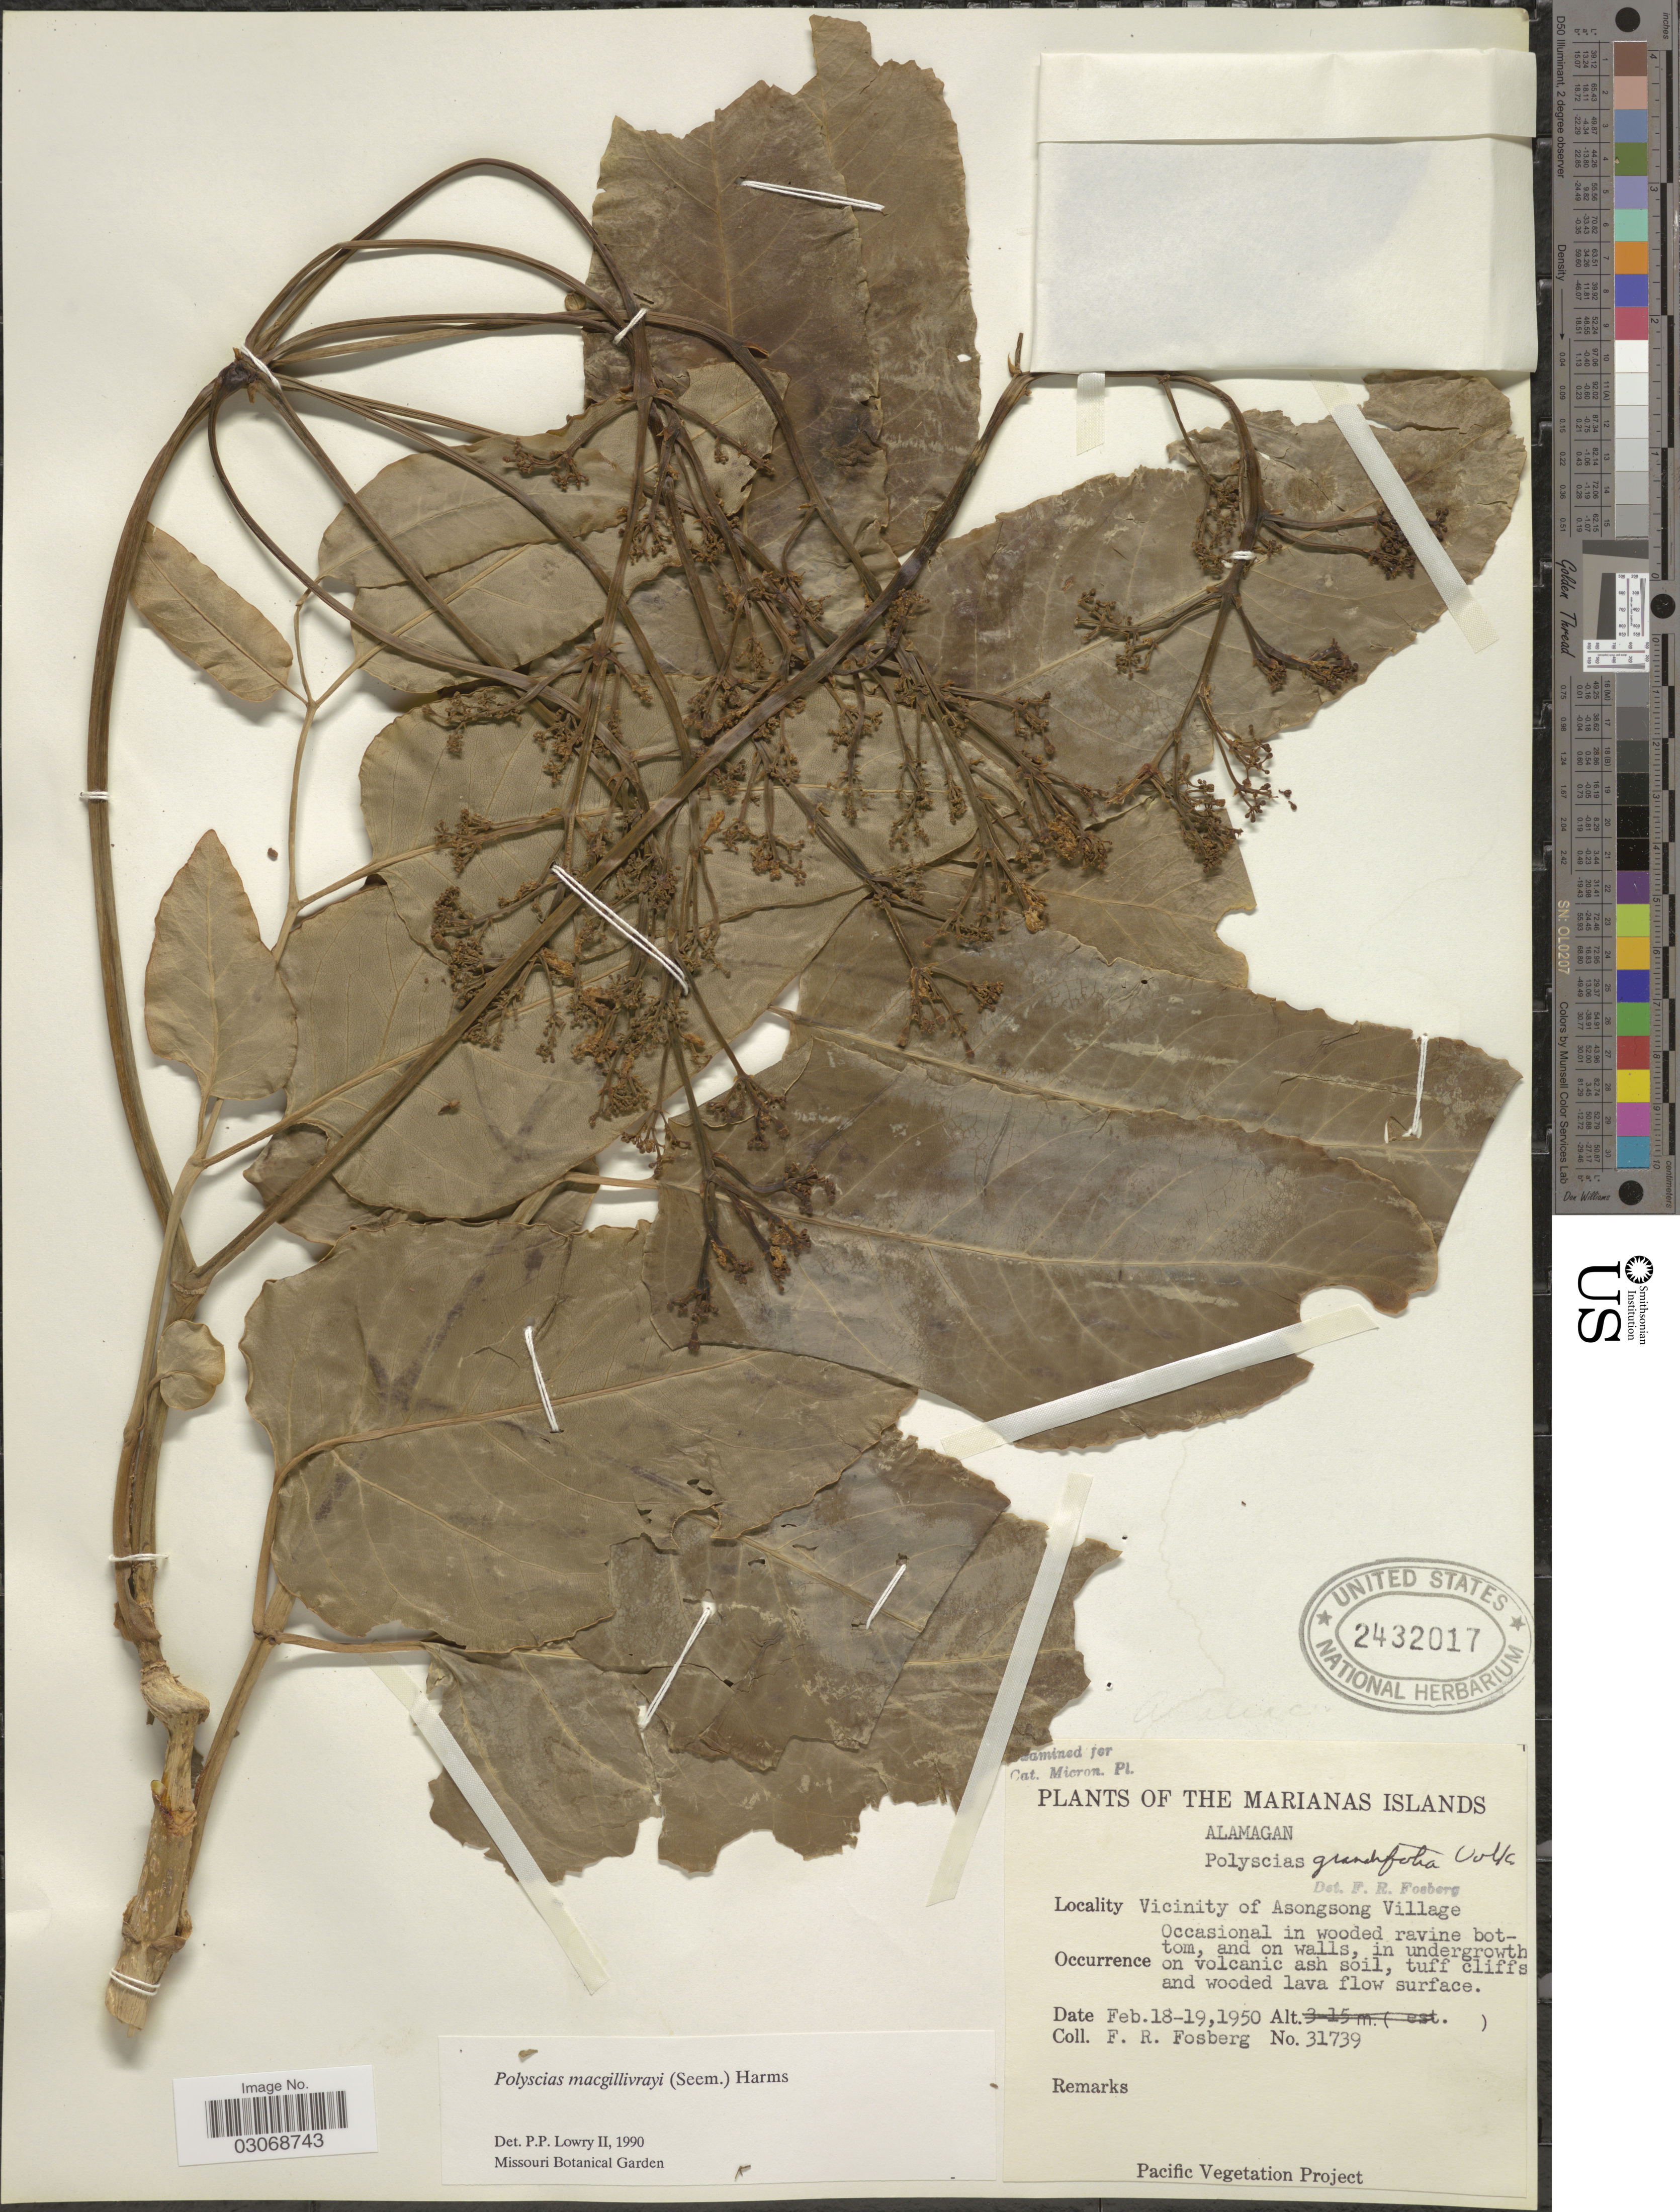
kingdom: Plantae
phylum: Tracheophyta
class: Magnoliopsida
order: Apiales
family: Araliaceae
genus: Polyscias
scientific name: Polyscias macgillivrayi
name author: Harms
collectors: F. R. Fosberg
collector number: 31739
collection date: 1950-02-18/1950-02-19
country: Northern Mariana Islands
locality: The Marianas Islands, Alamagan, Vicinity of Asongsong Village.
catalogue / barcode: US 2432017